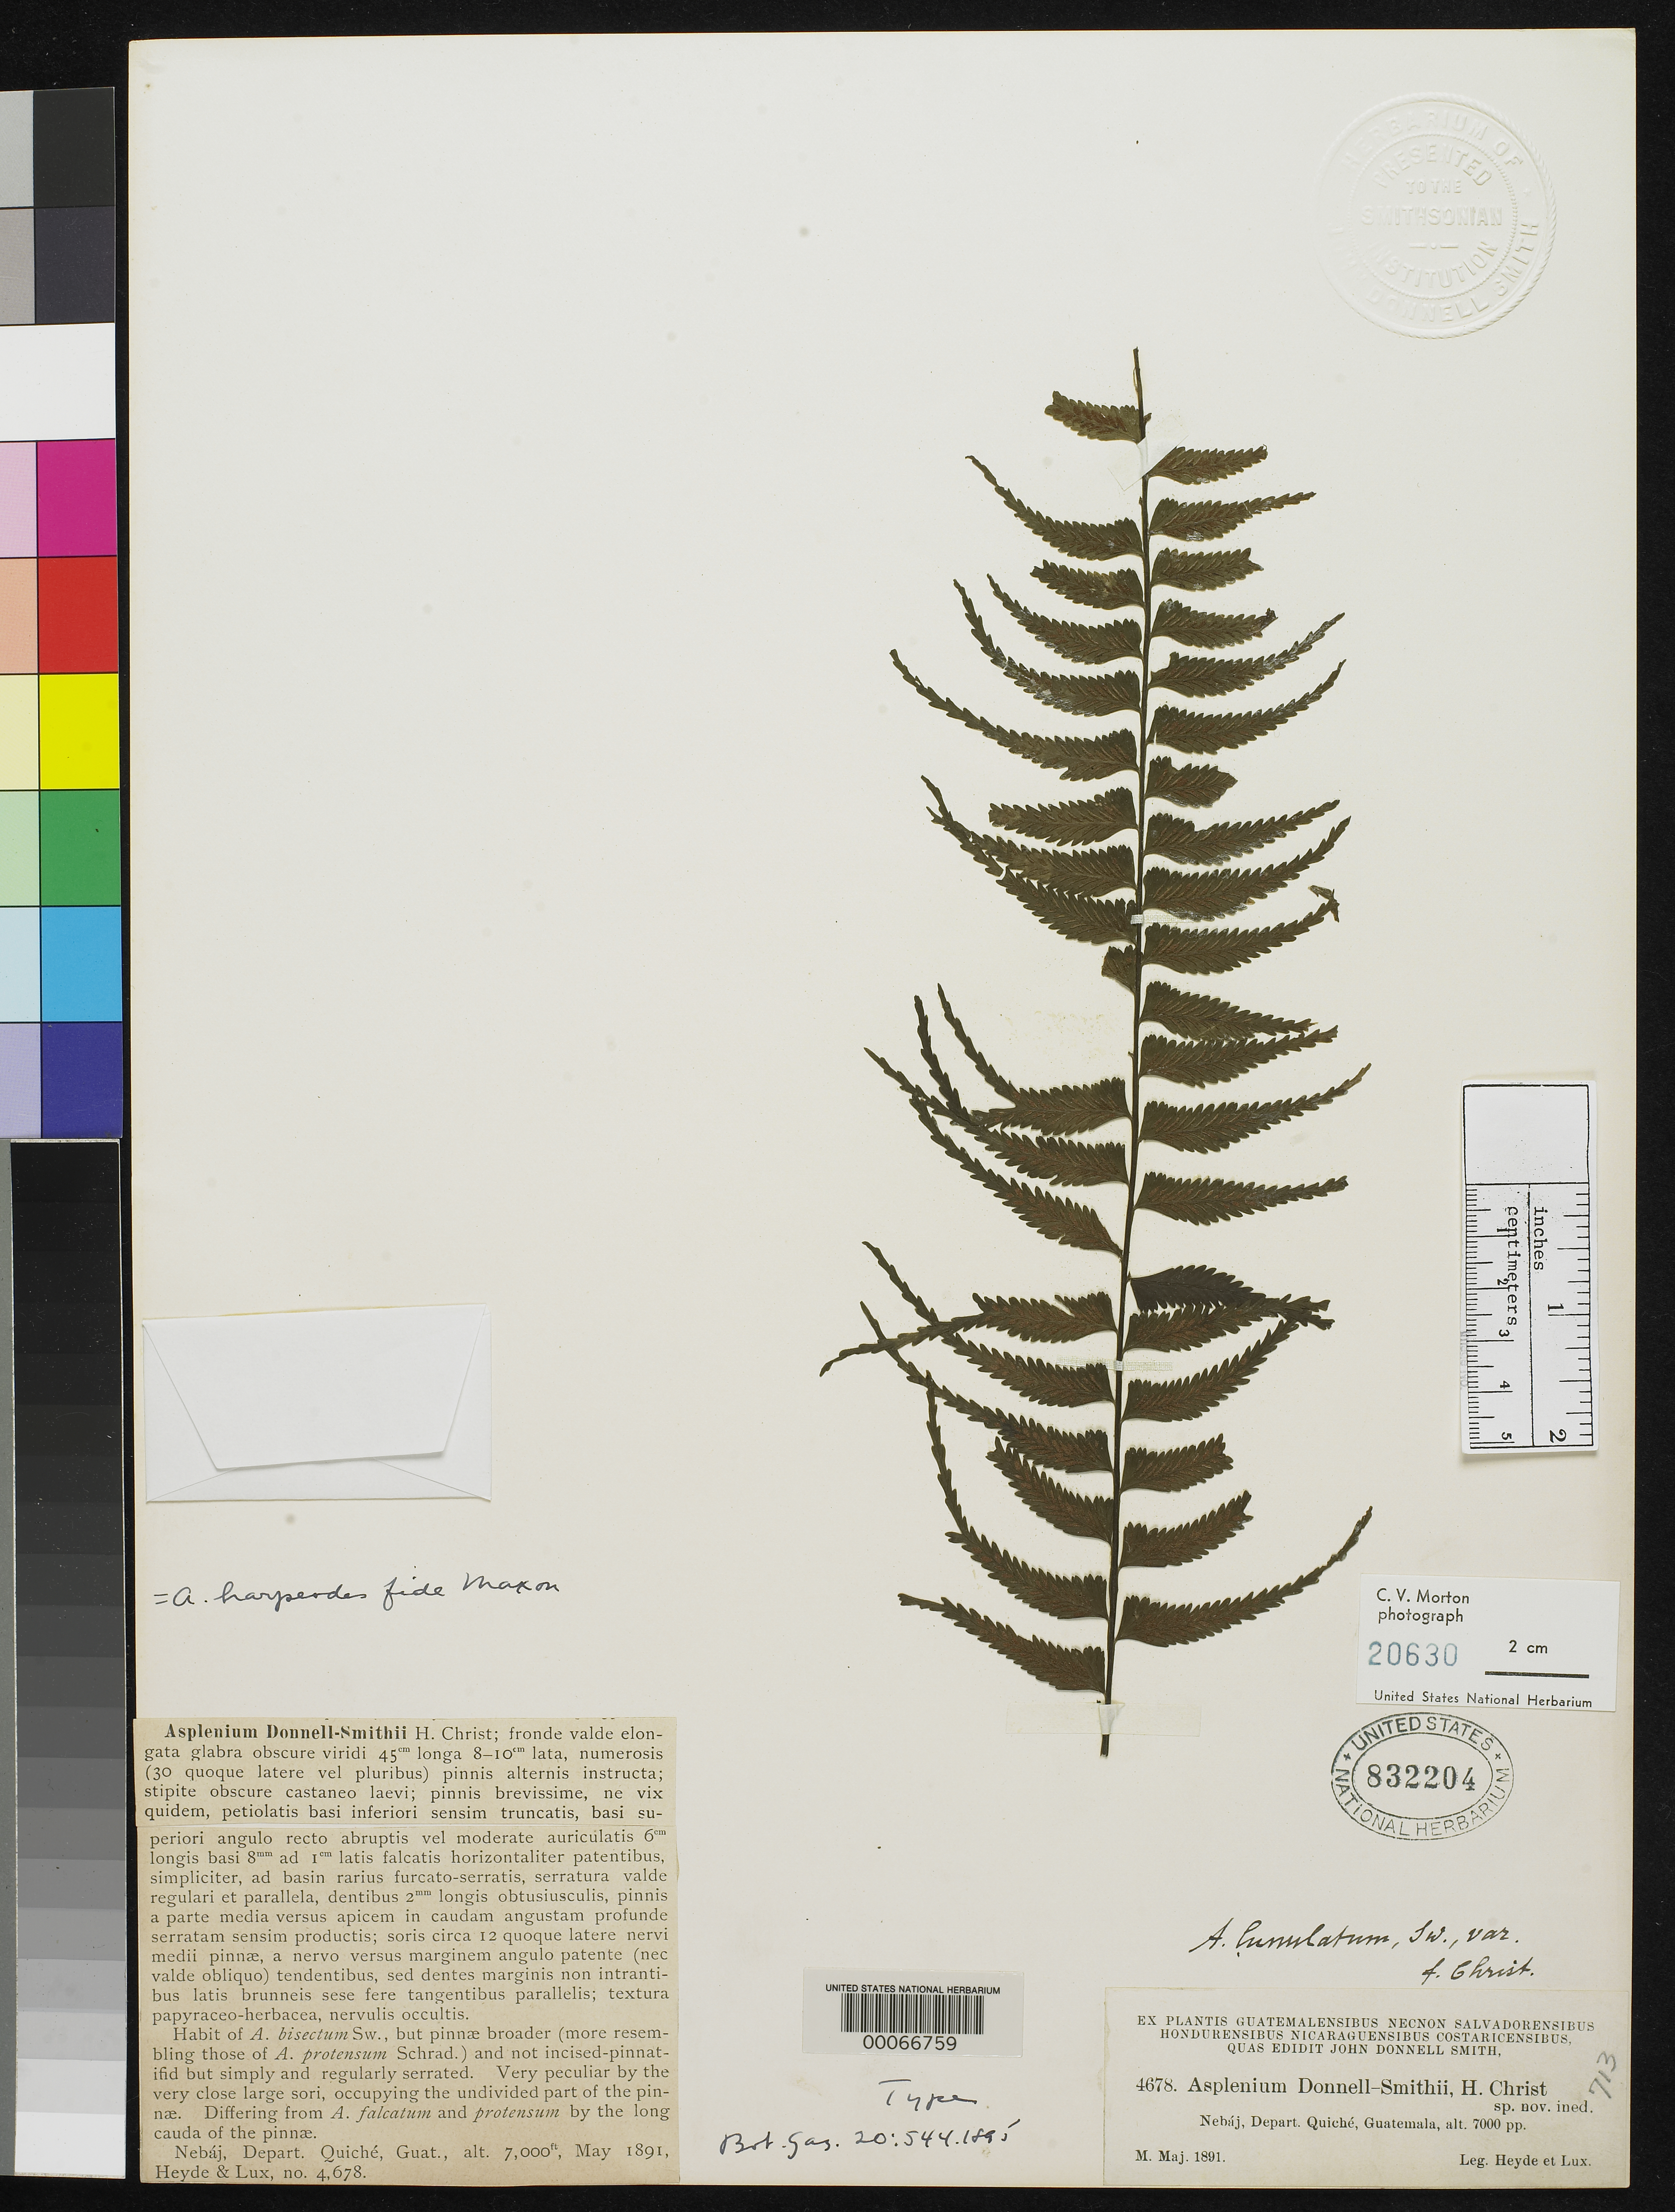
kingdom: Plantae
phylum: Tracheophyta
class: Polypodiopsida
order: Polypodiales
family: Aspleniaceae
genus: Asplenium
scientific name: Asplenium donnell-smithii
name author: Christ in Donn. Sm.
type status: Holotype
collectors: E. T. Heyde & E. Lux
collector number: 4678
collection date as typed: May 1891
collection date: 1891-05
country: Guatemala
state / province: El Quiché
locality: Nebaj.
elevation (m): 2134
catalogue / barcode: US 832204